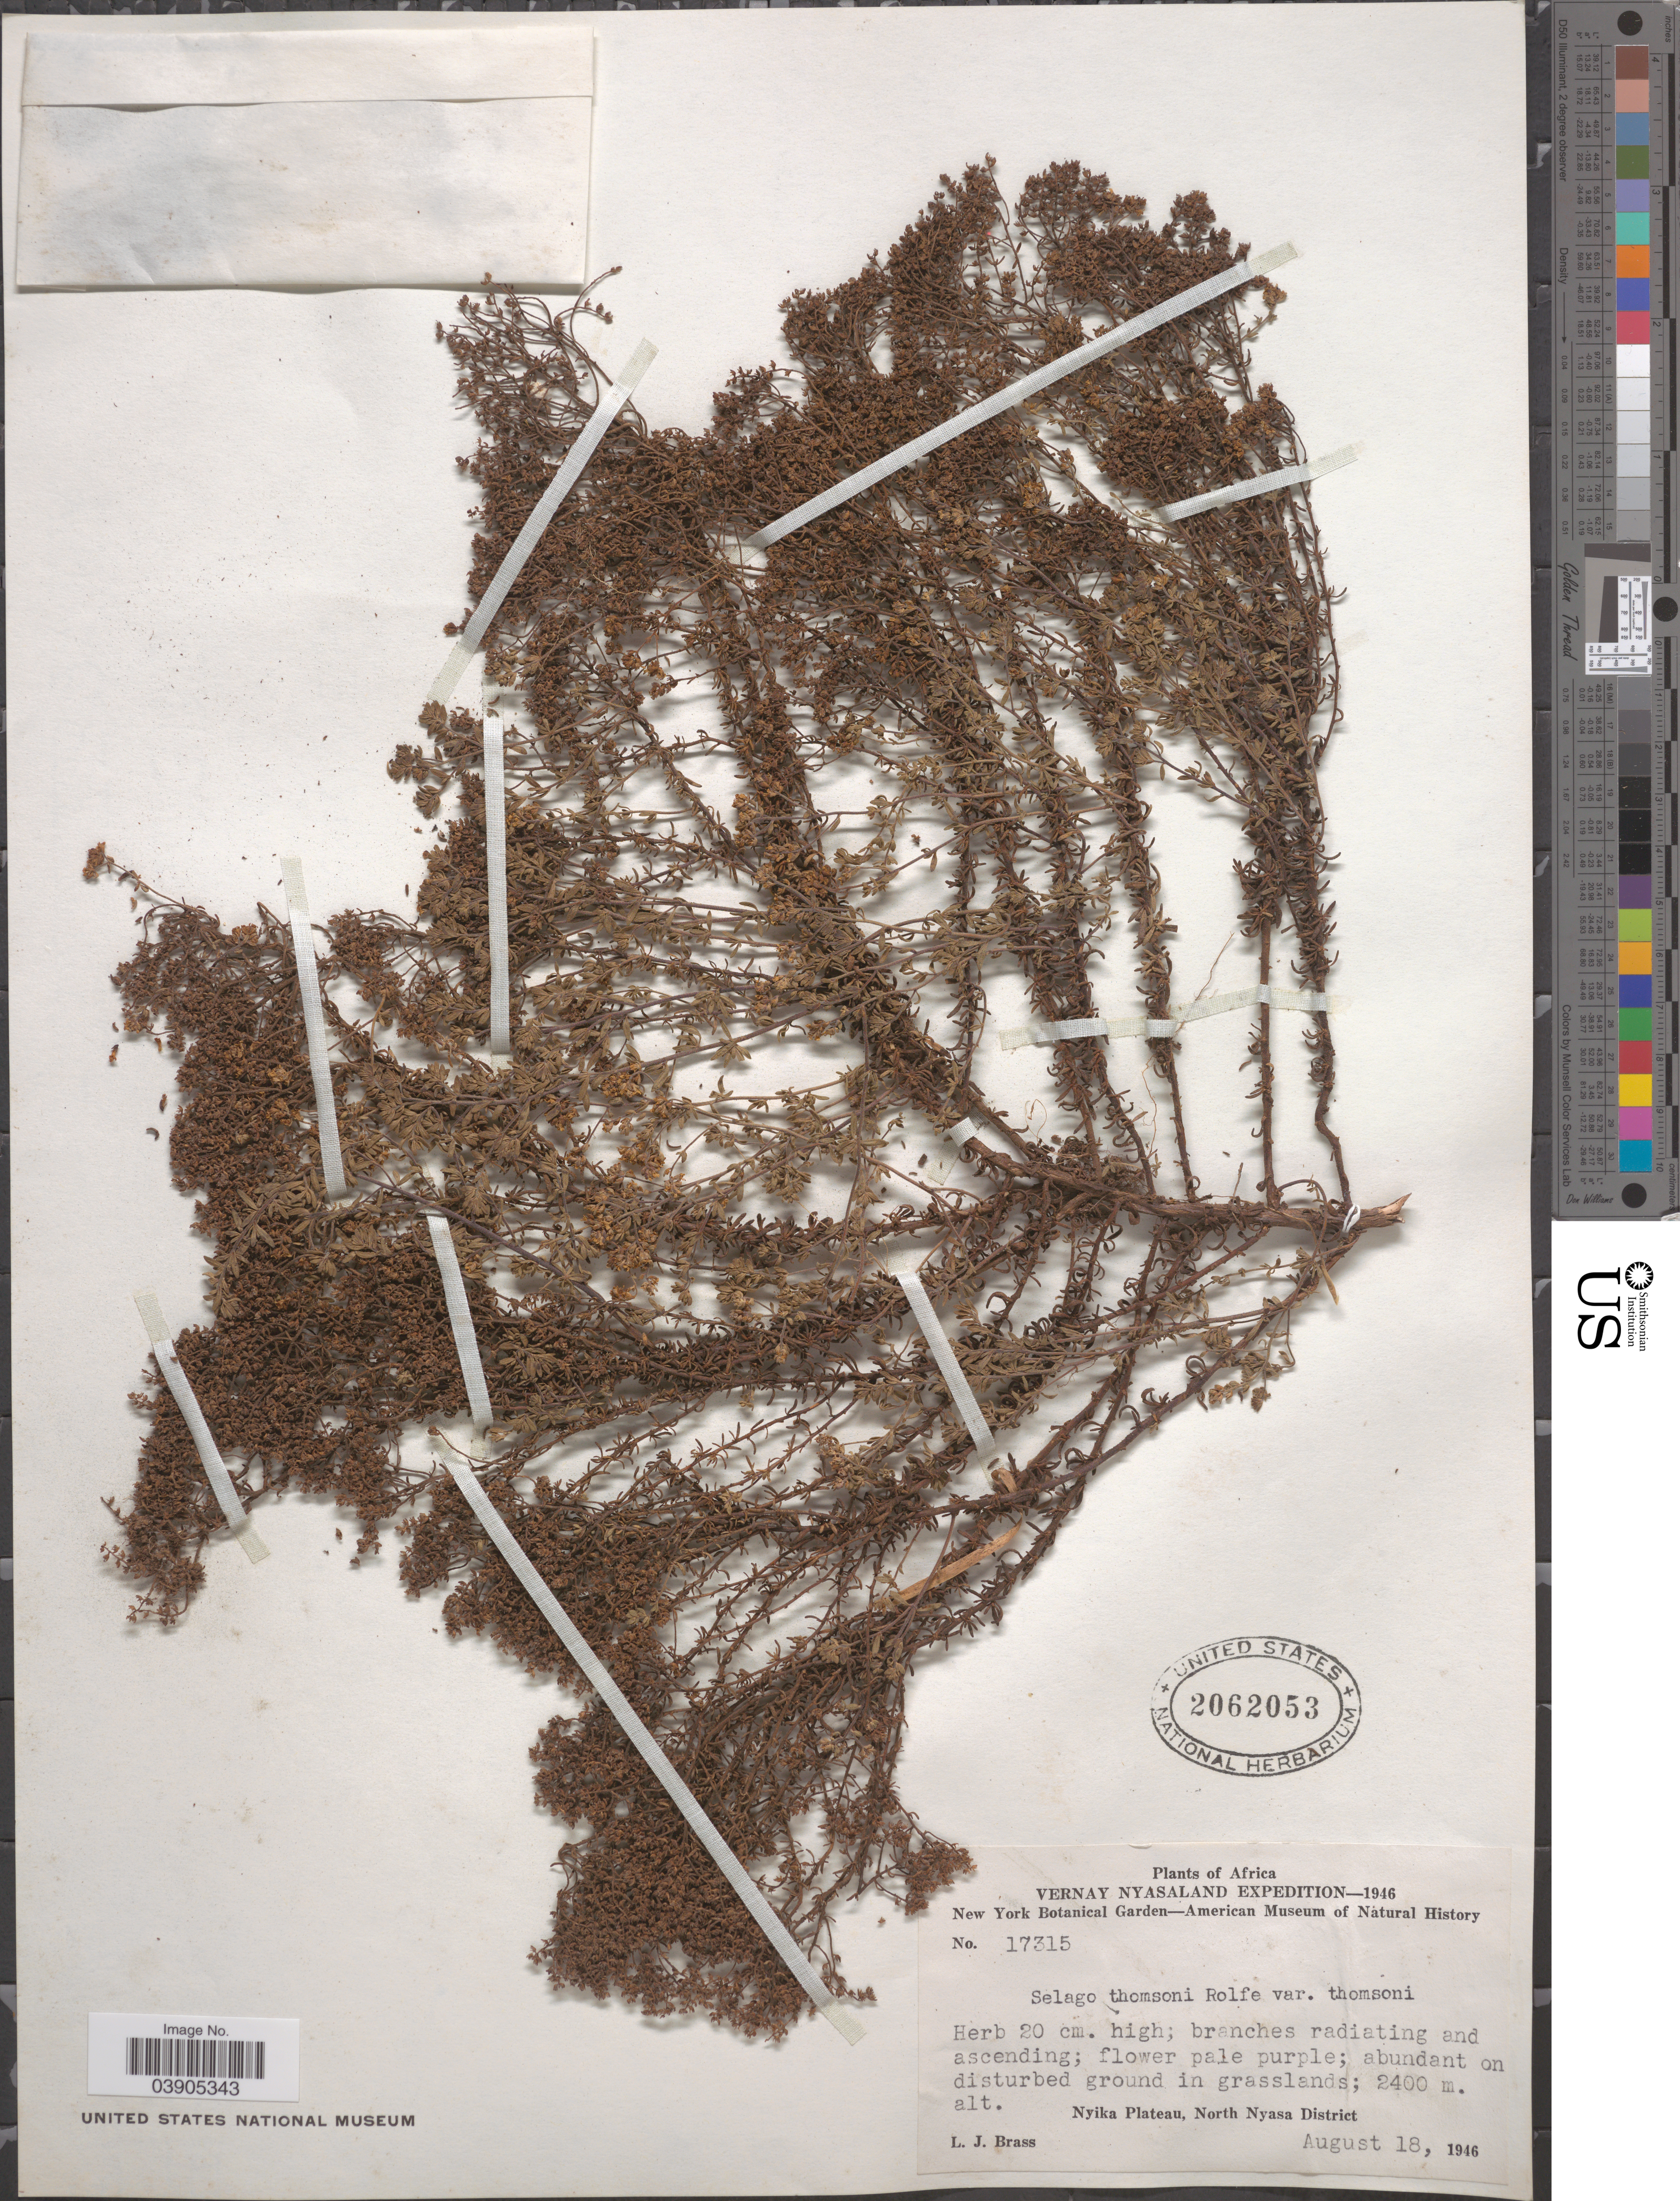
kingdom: Plantae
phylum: Tracheophyta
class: Magnoliopsida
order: Lamiales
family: Scrophulariaceae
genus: Selago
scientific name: Selago thomsonii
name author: Rolfe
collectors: L. J. Brass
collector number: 17315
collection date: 1946-08-18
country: Malawi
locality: Vernay Nyasaland. Nyika Plateau, North Nyasa District.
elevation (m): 2400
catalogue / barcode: US 2062053